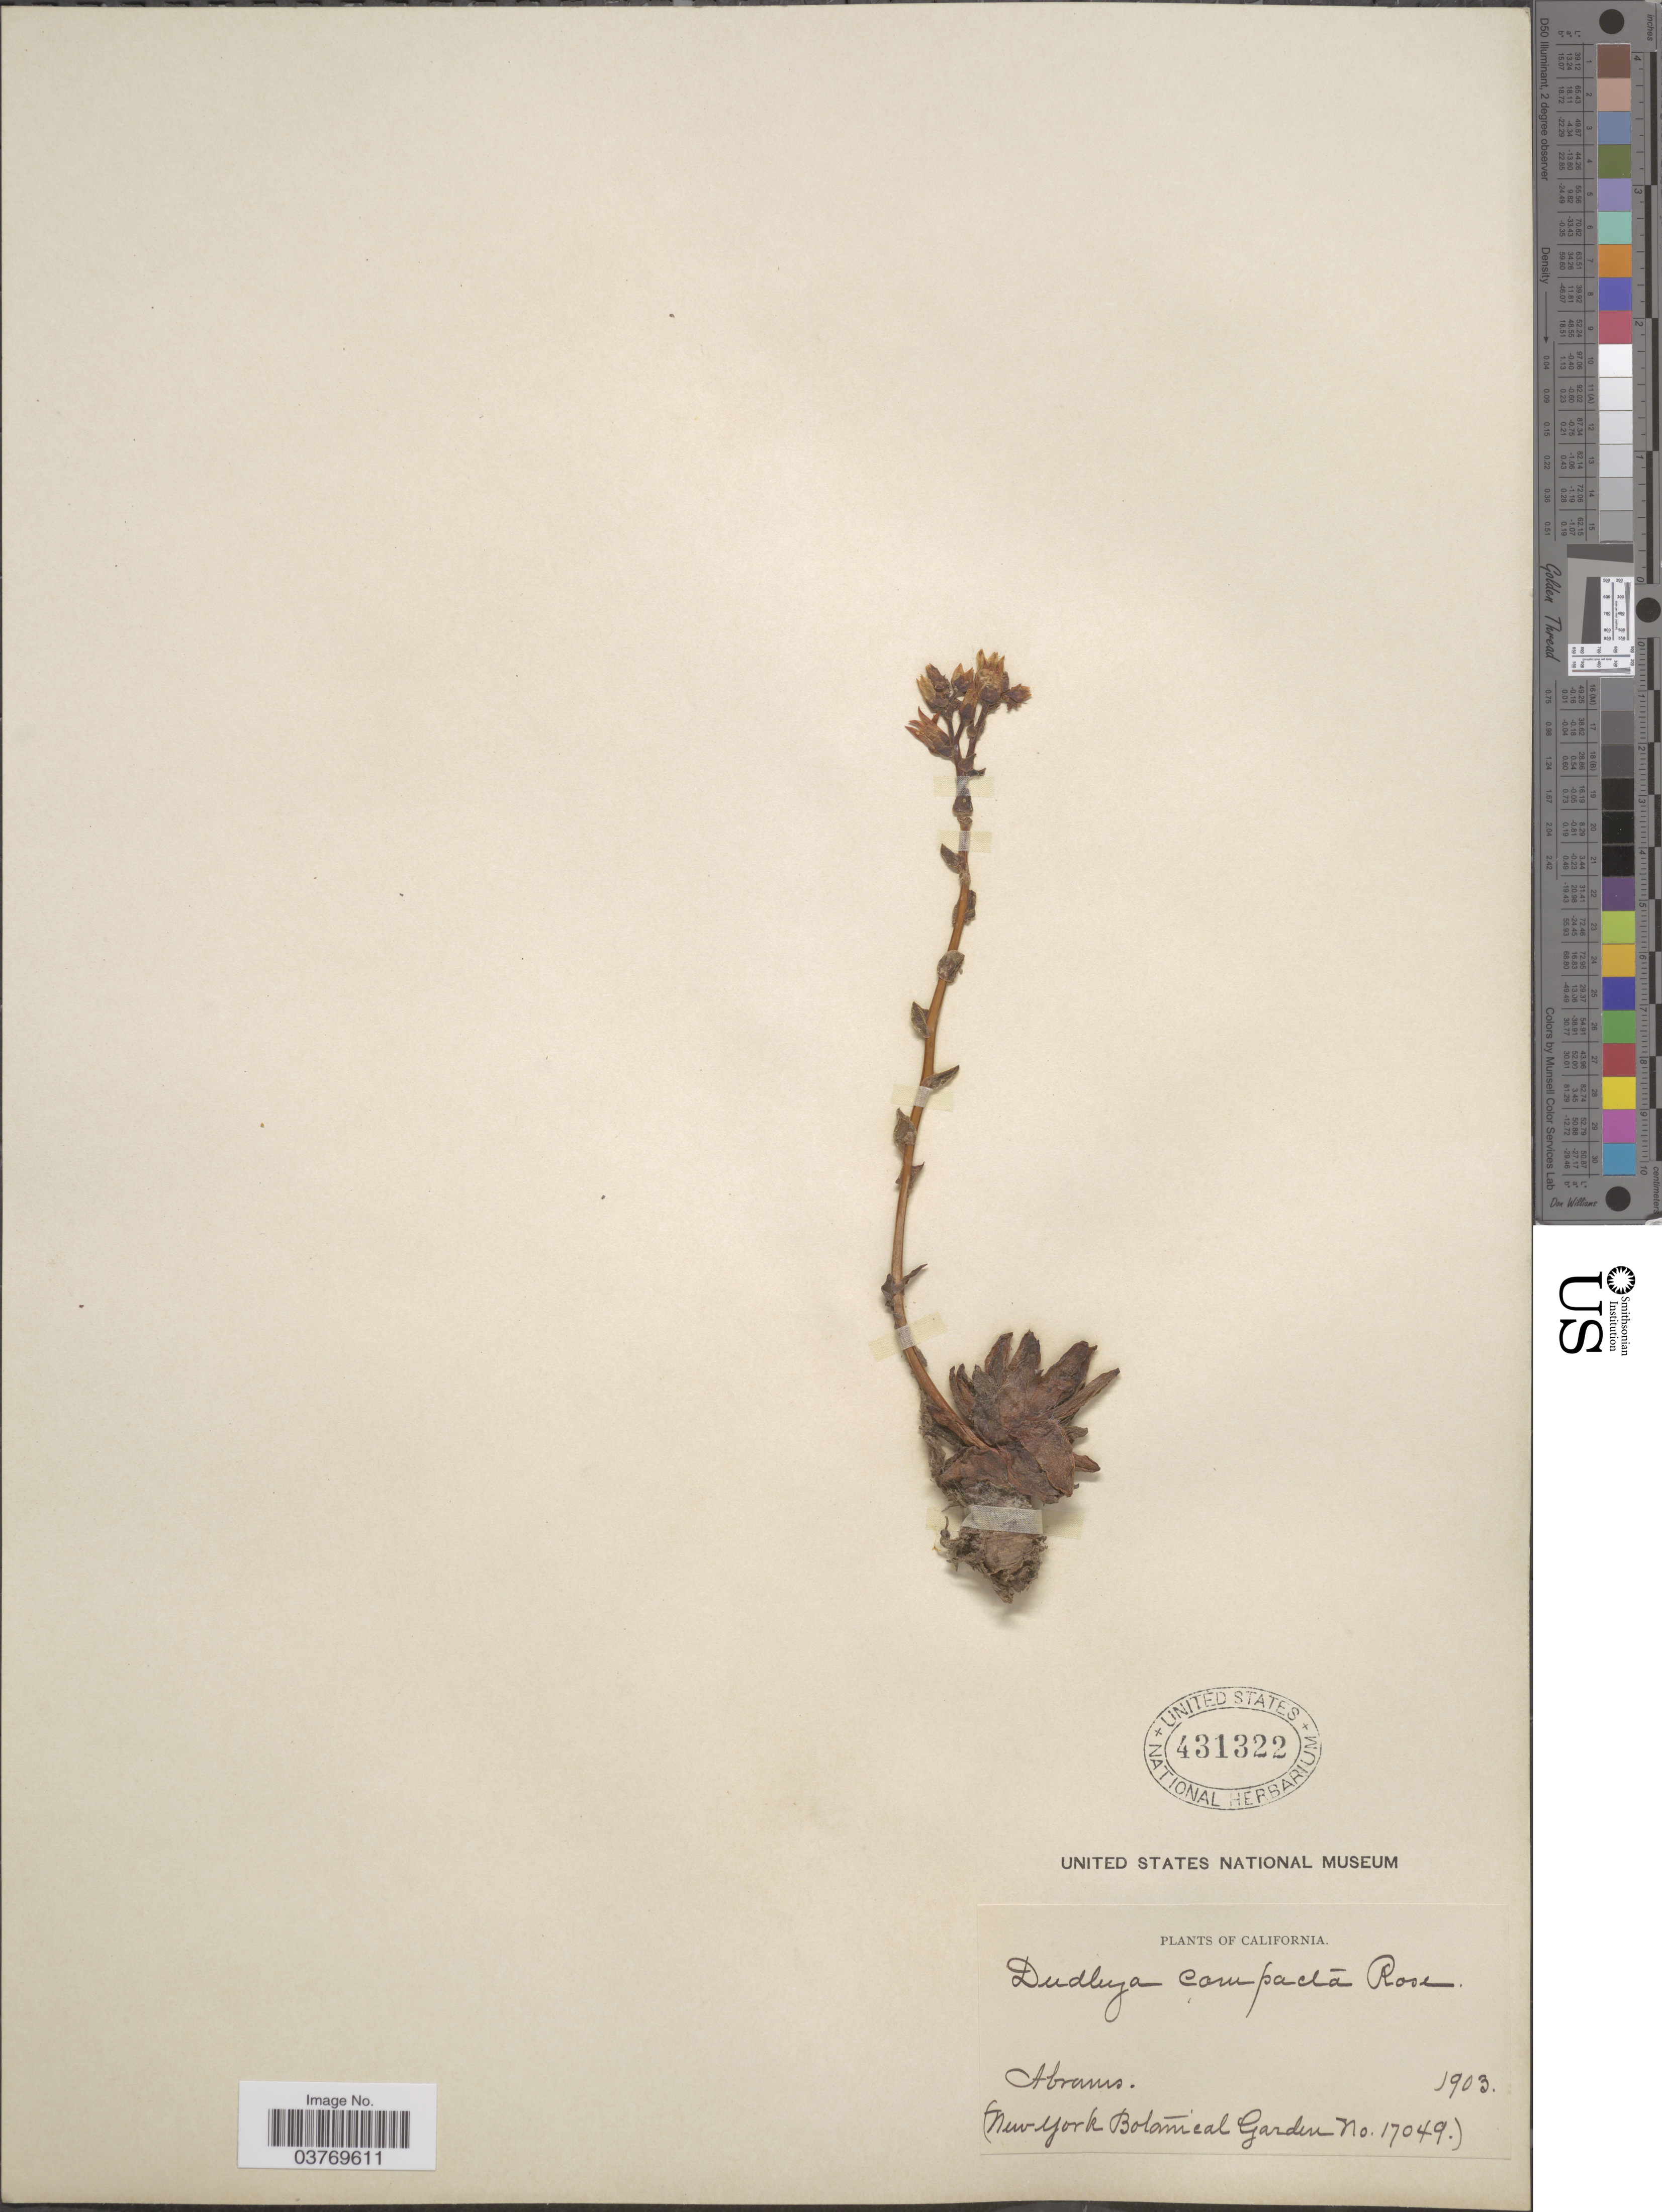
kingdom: Plantae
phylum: Tracheophyta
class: Magnoliopsida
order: Saxifragales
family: Crassulaceae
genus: Dudleya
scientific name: Dudleya compacta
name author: Rose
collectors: Abrams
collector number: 17049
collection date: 1903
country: United States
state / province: California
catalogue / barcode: US 431322